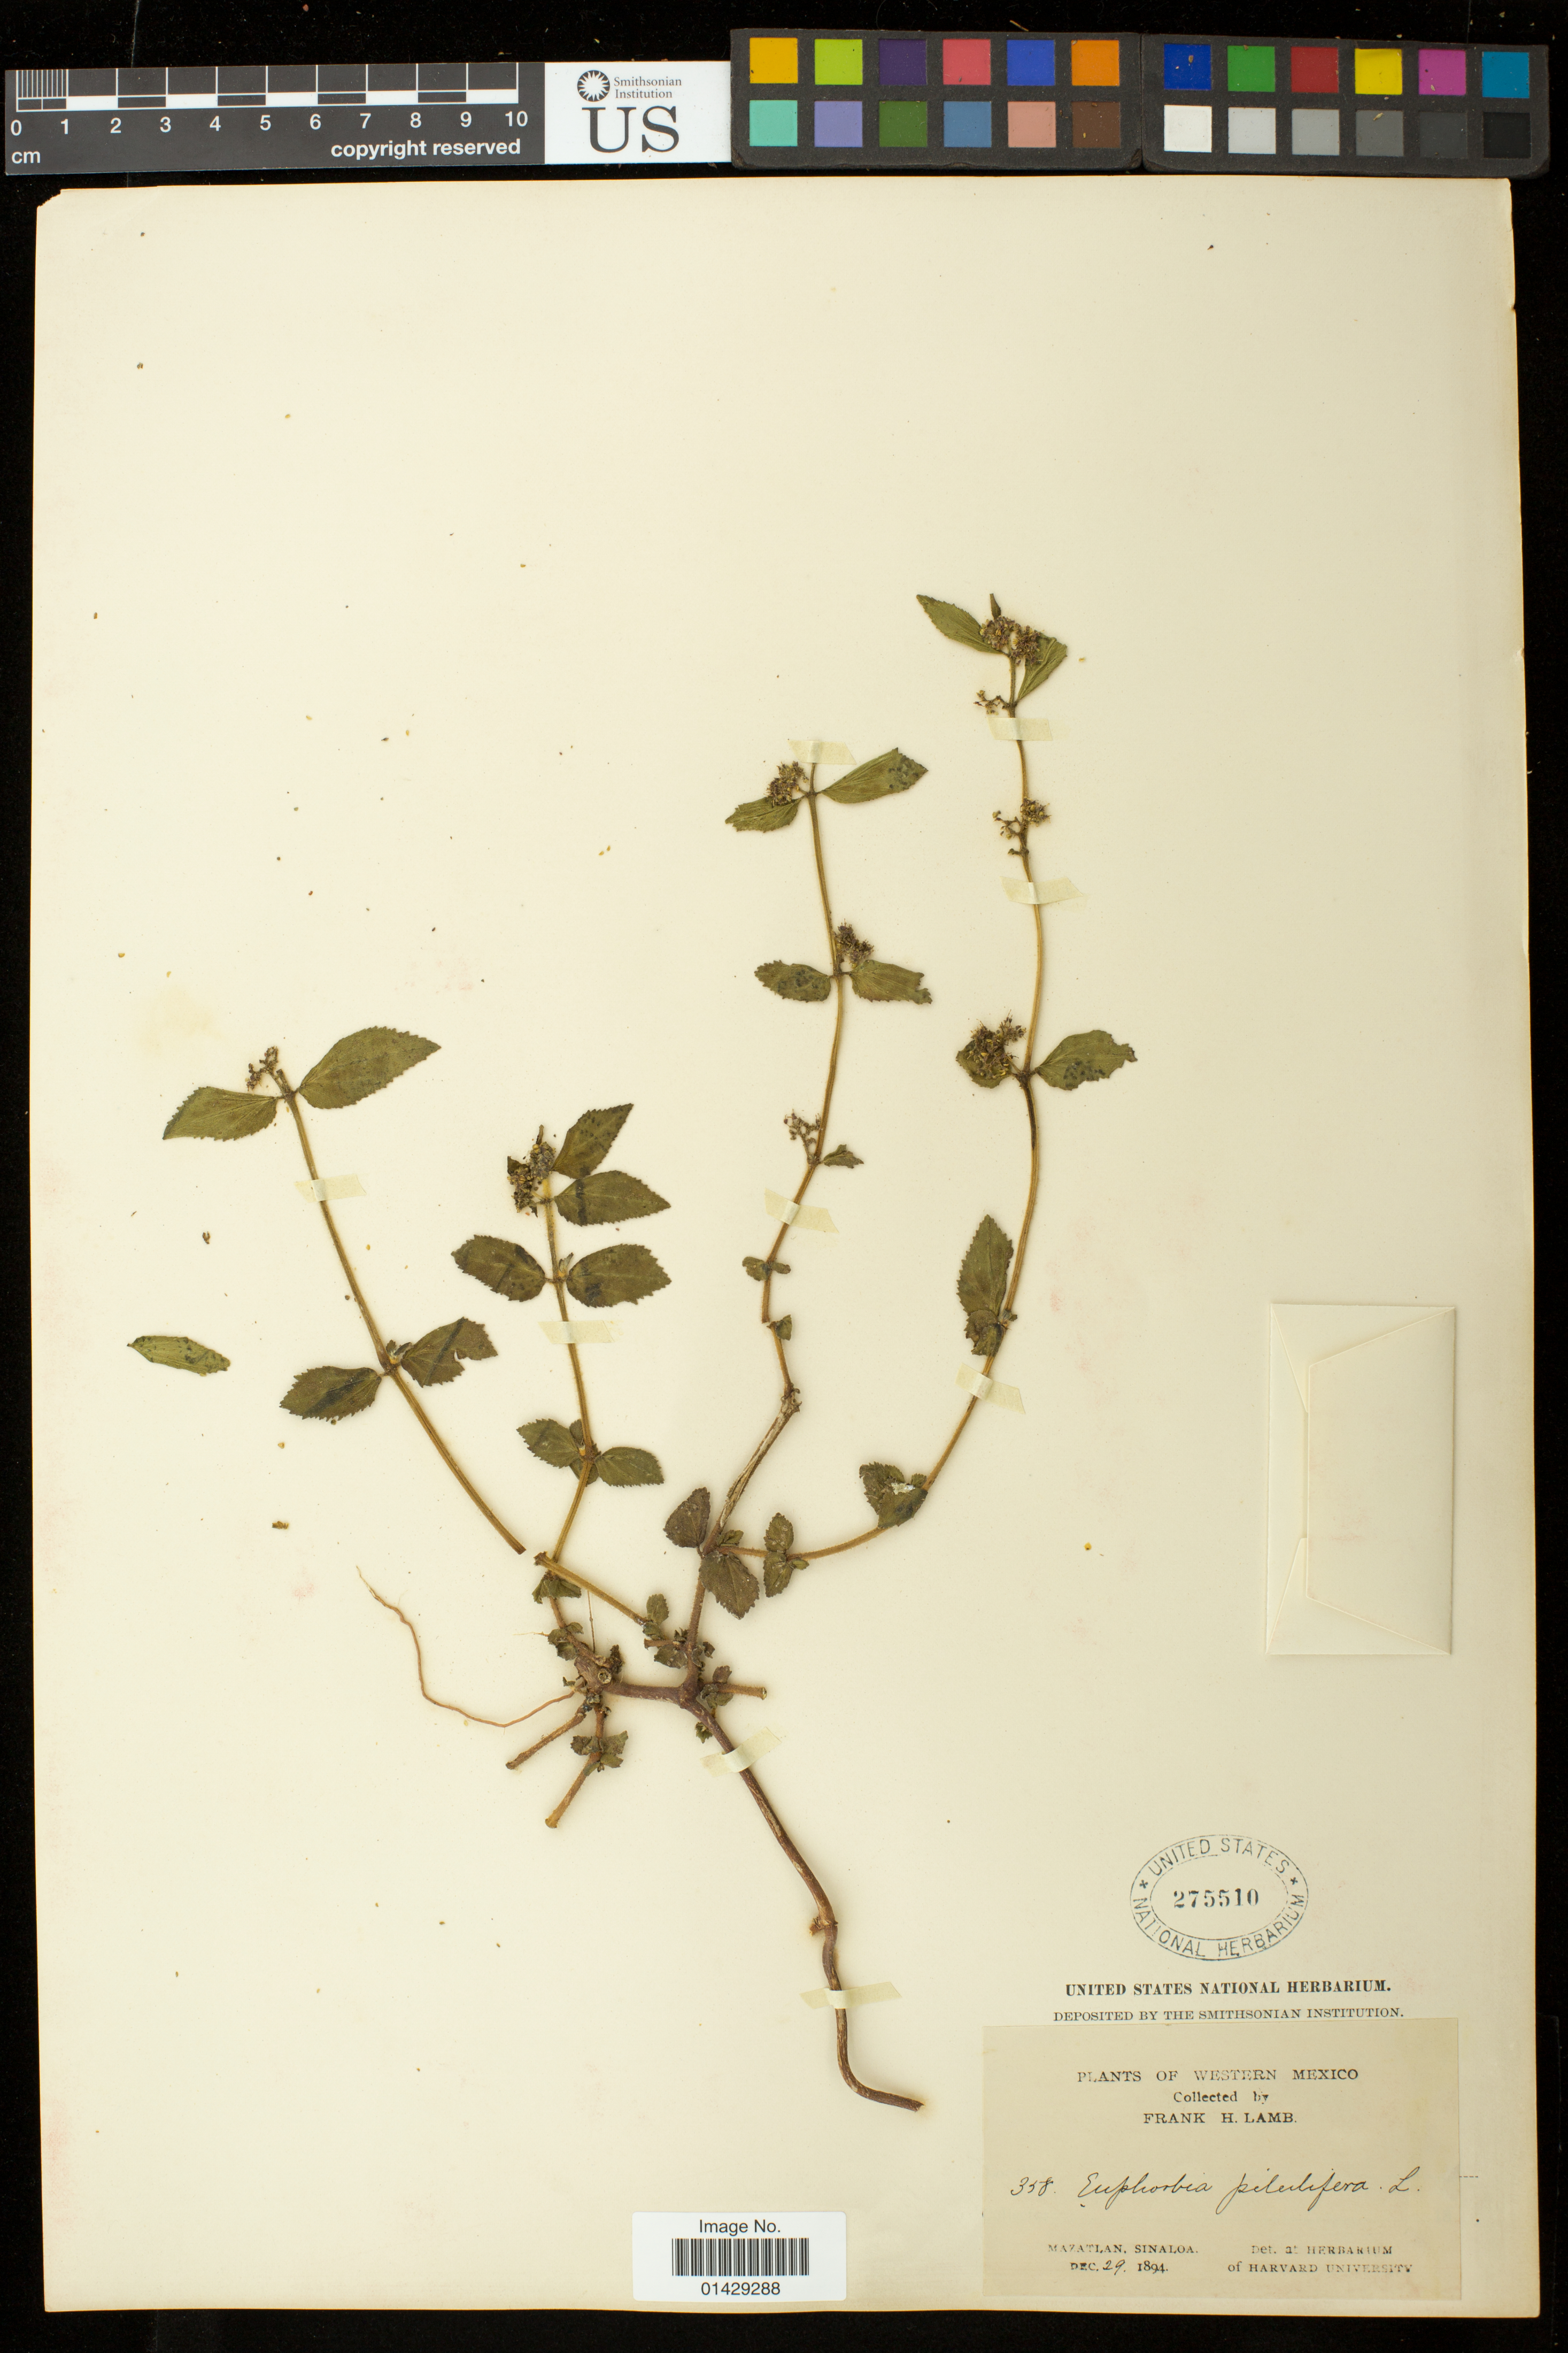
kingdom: Plantae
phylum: Tracheophyta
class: Magnoliopsida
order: Malpighiales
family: Euphorbiaceae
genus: Euphorbia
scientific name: Euphorbia hirta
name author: L.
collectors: F. H. Lamb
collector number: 358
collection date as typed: Dec 29 1894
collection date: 1894-12-29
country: Mexico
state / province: Sinaloa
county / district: Mazatlán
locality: Mazatlán.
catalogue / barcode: US 275510